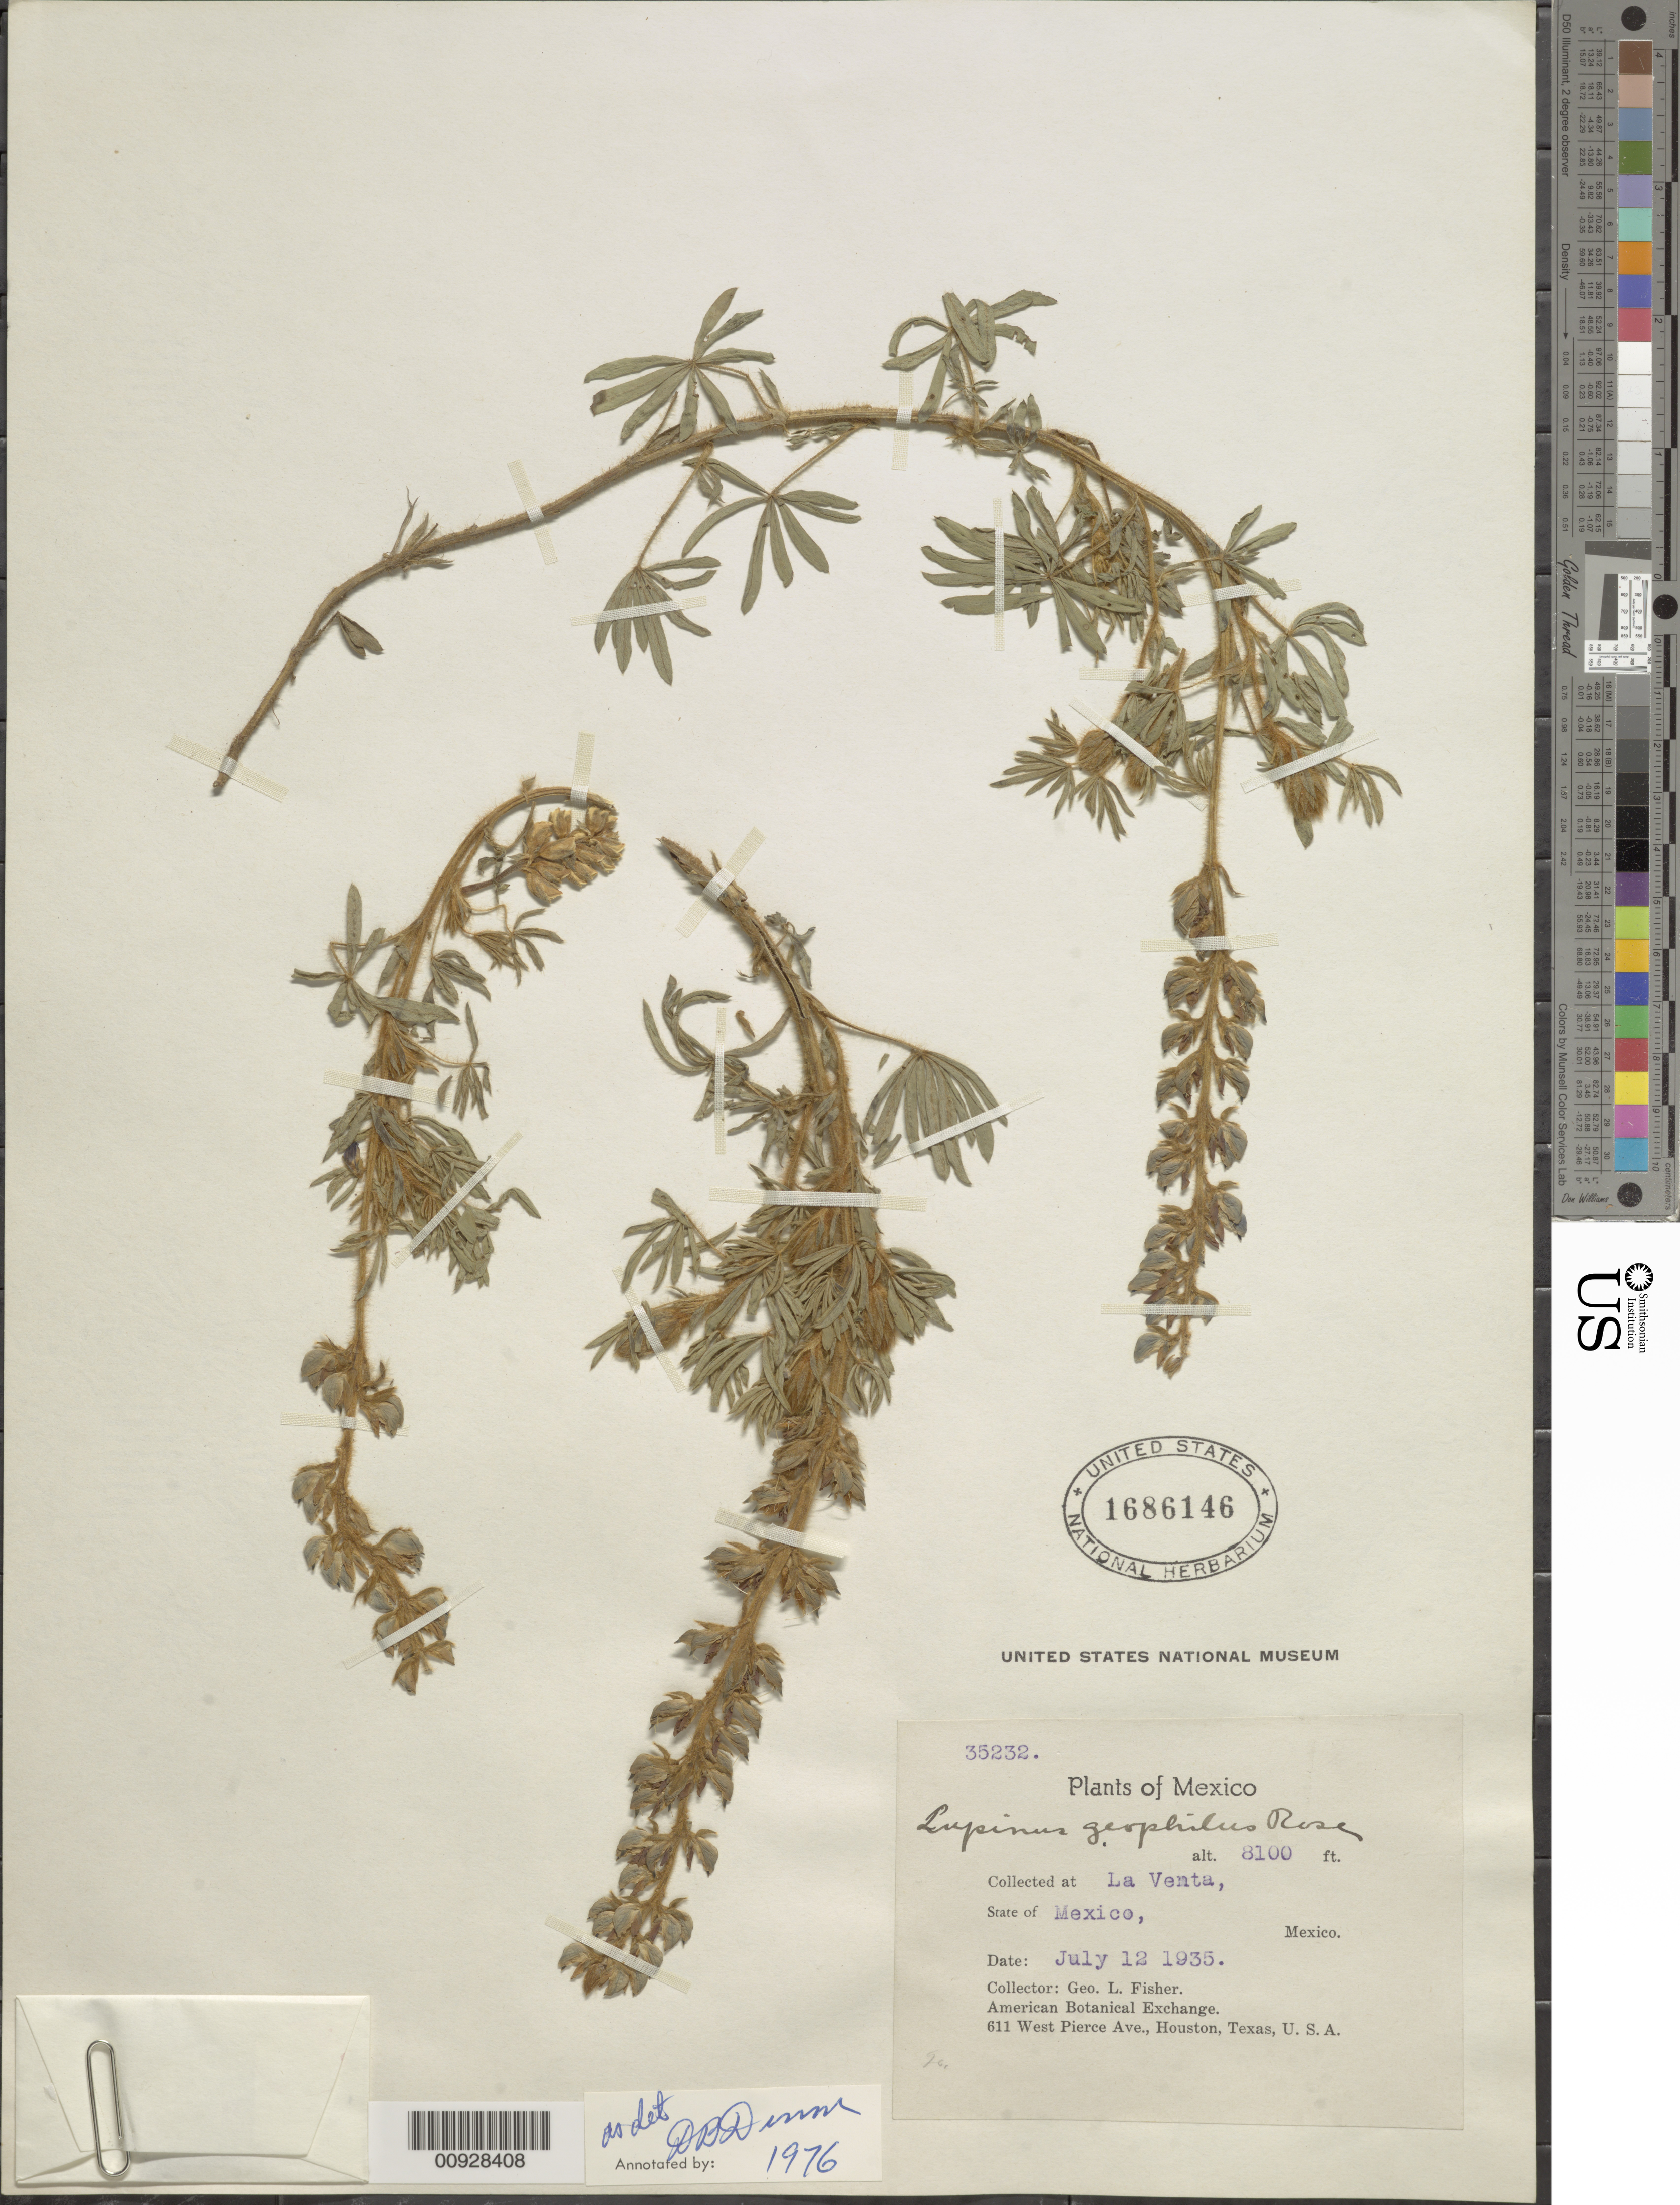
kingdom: Plantae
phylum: Tracheophyta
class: Magnoliopsida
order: Fabales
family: Fabaceae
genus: Lupinus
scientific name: Lupinus geophilus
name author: Rose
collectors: G. L. Fisher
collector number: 35232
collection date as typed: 12 Jul 1935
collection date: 1935-07-12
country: Mexico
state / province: México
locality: La Venta, State of Mexico.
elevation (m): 2469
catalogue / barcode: US 1686146